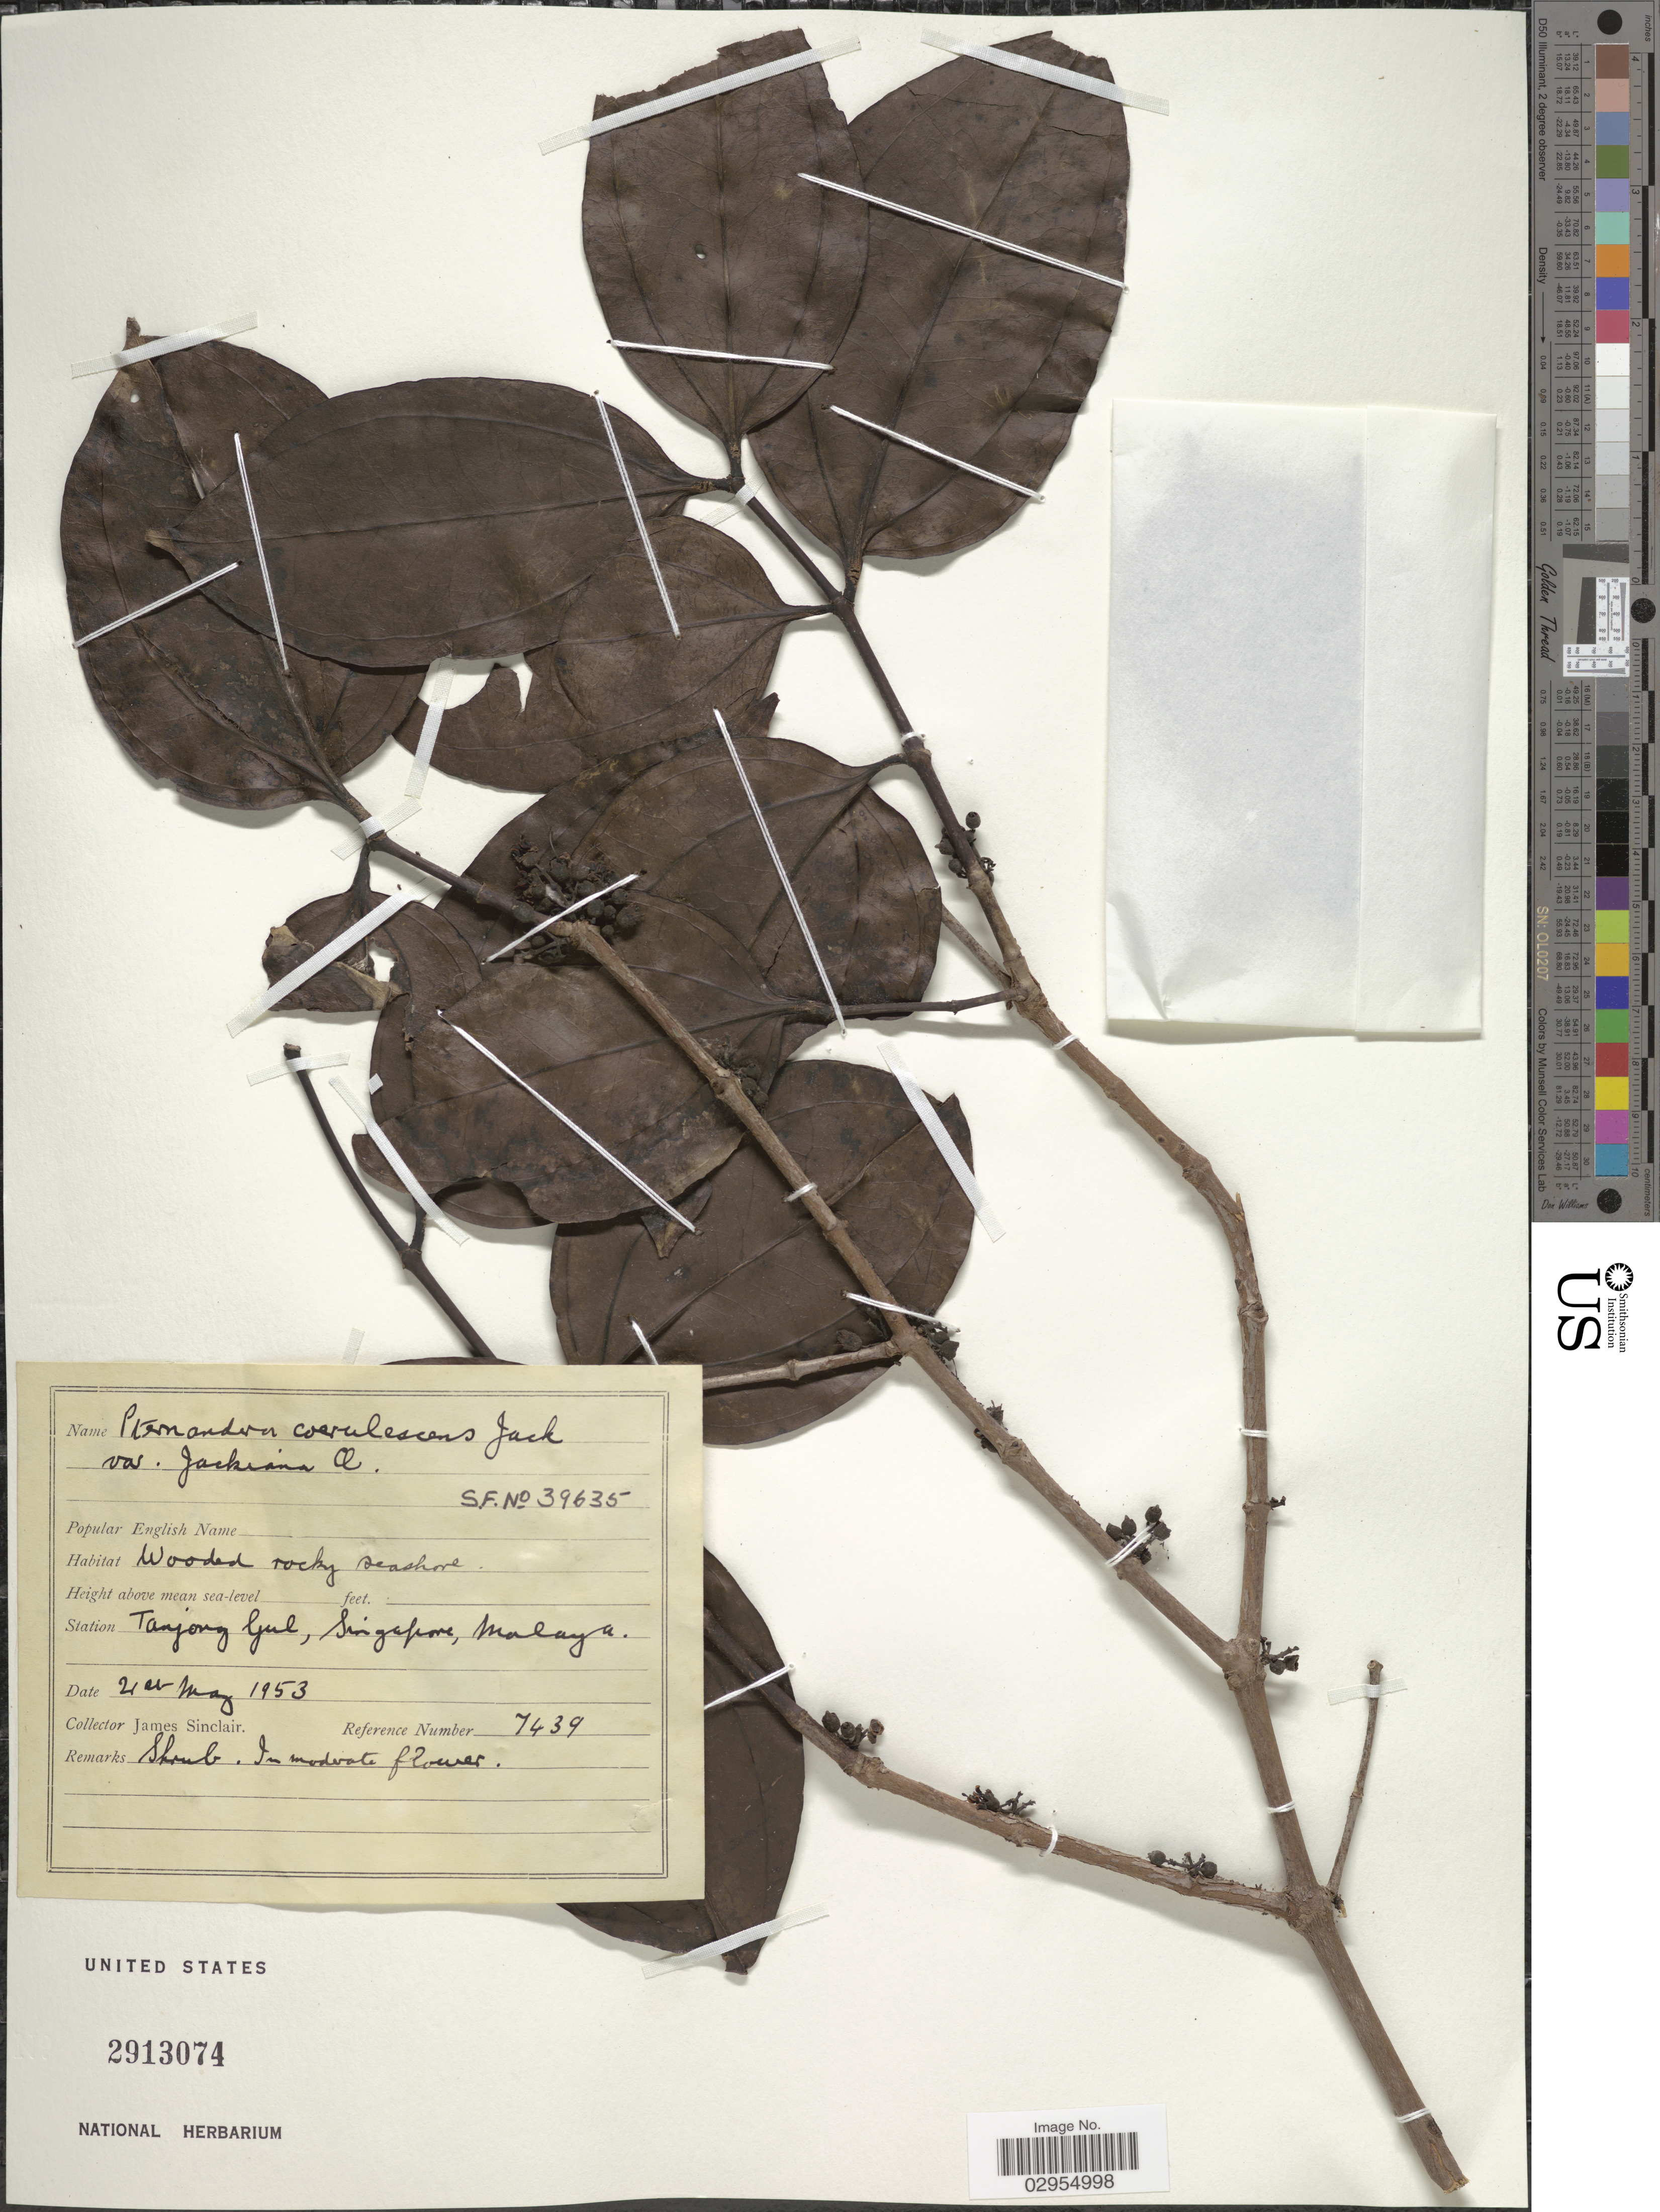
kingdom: Plantae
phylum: Tracheophyta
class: Magnoliopsida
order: Myrtales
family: Melastomataceae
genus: Pternandra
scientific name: Pternandra coerulescens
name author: Jack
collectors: J. Sinclair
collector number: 7439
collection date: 1953-05-21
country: Singapore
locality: Tanjong Gul, Malaya.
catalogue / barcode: US 2913074